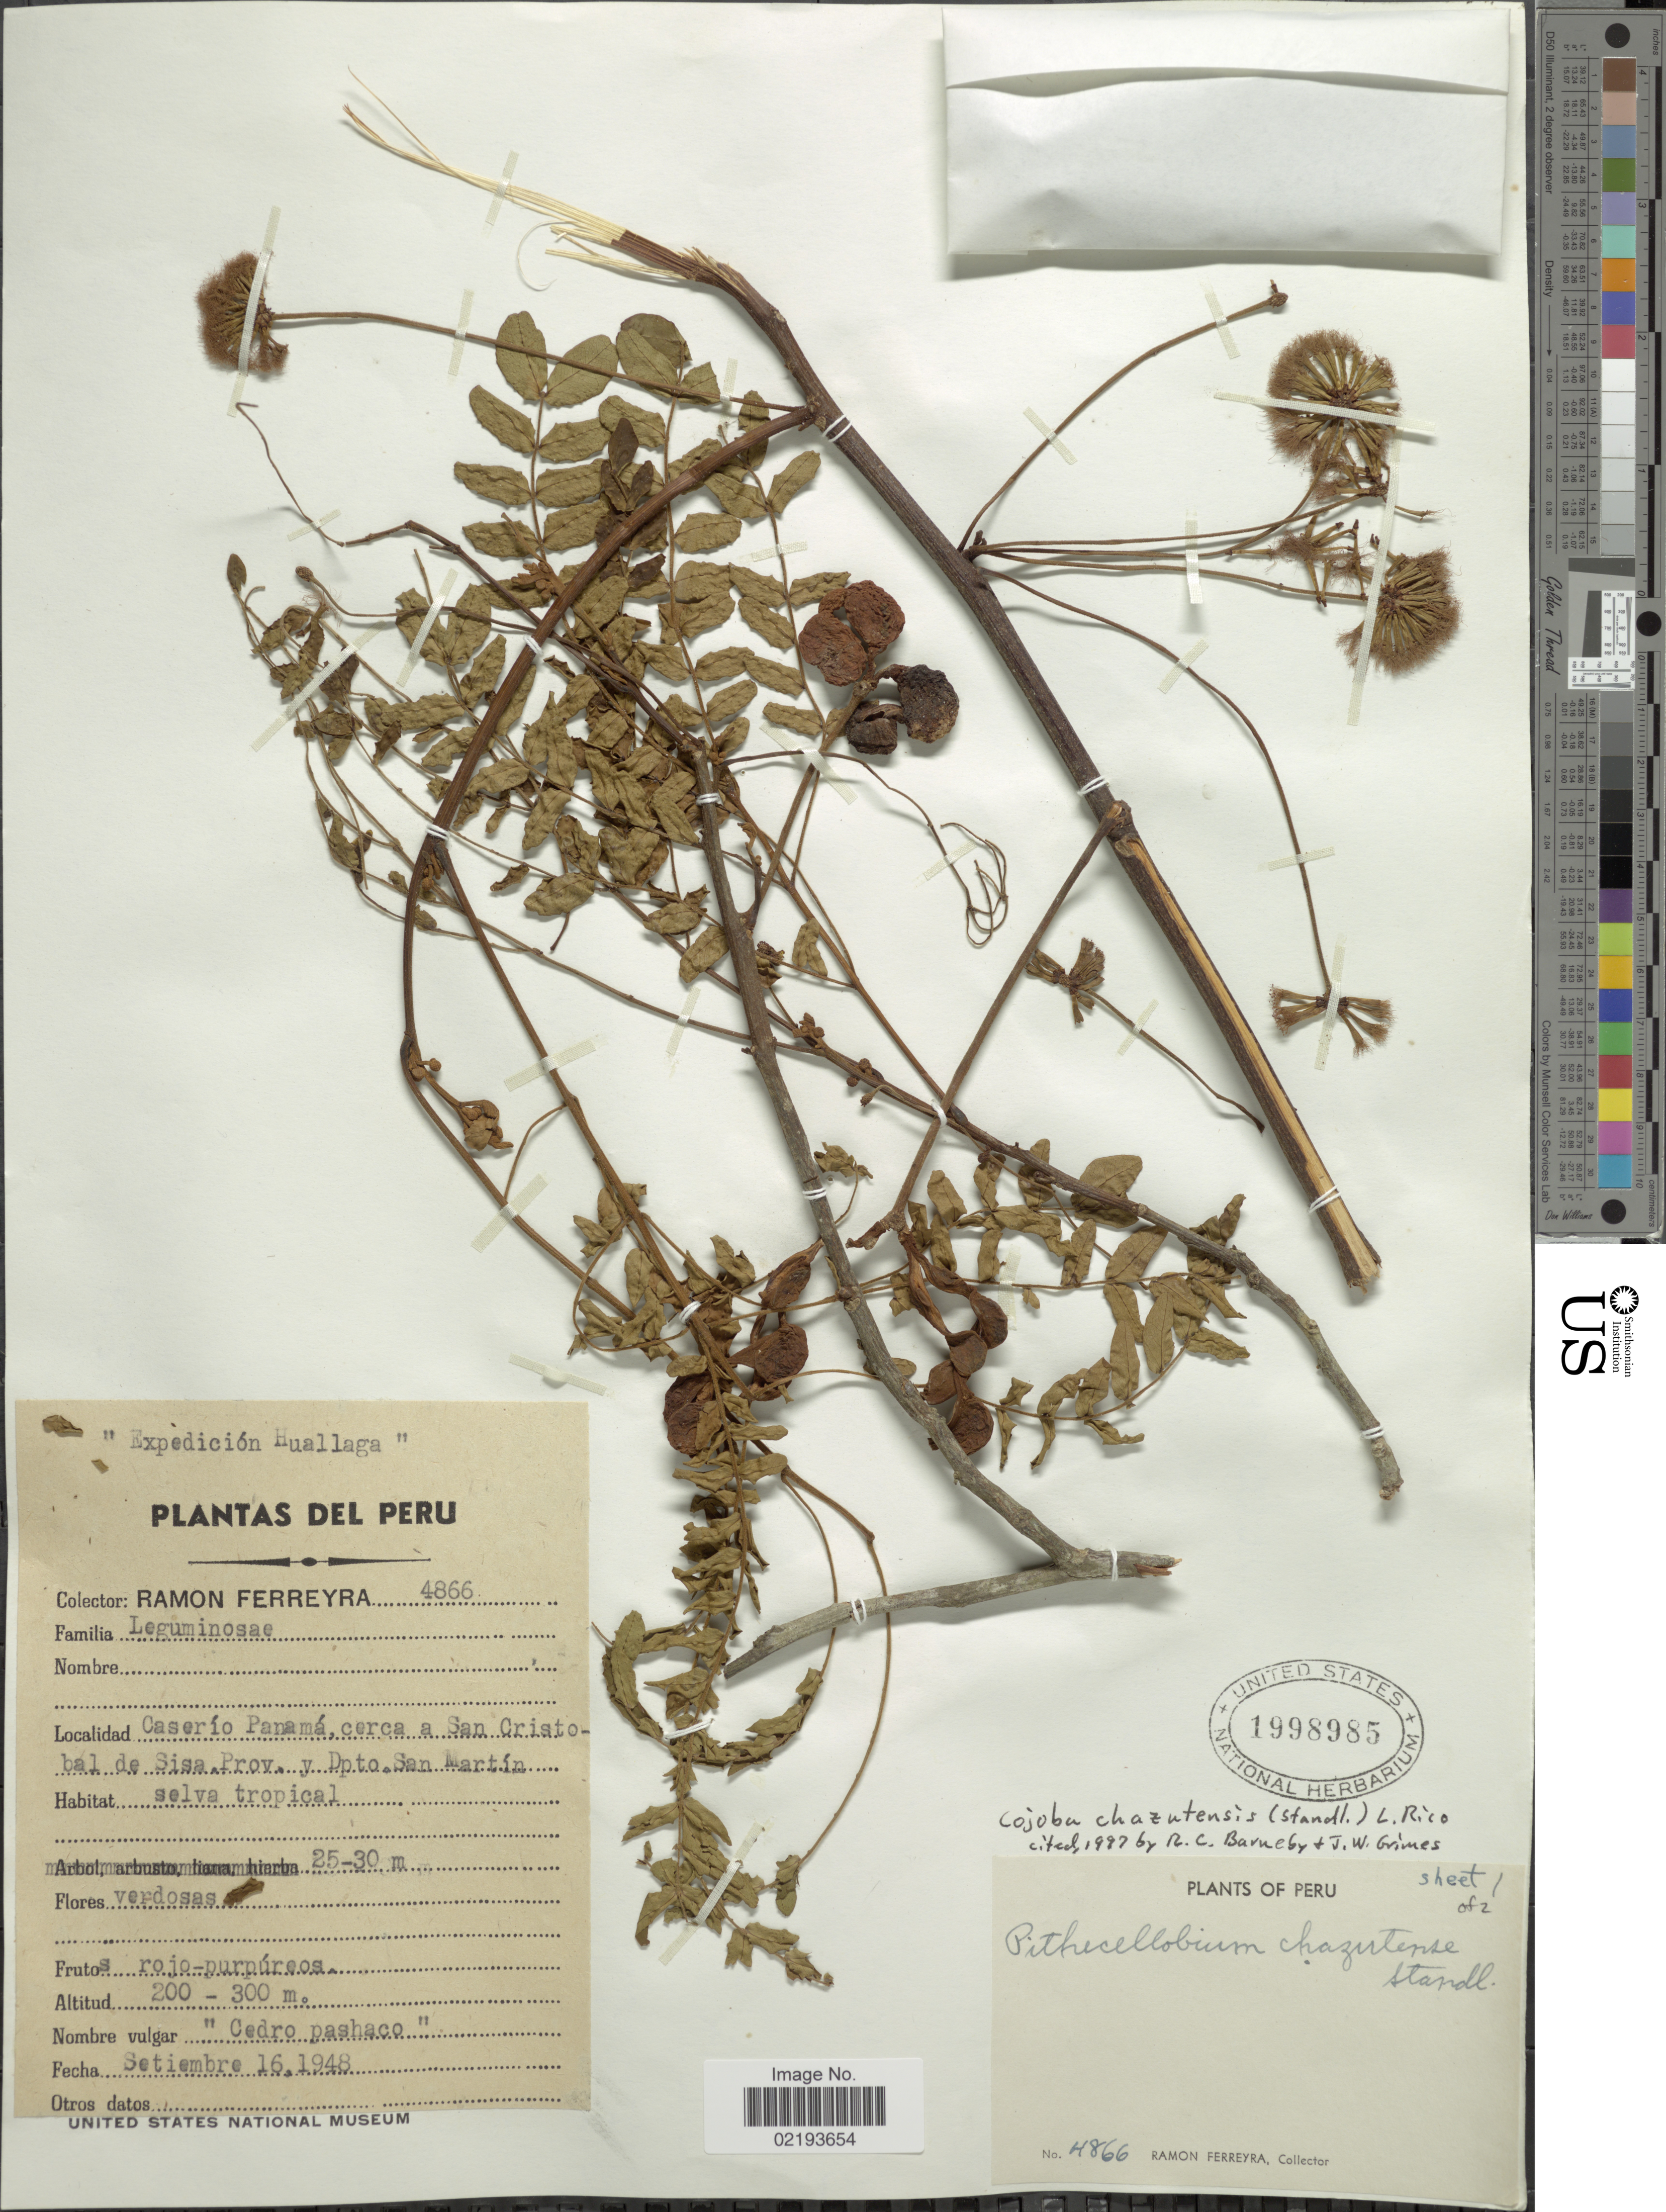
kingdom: Plantae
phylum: Tracheophyta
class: Magnoliopsida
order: Fabales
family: Fabaceae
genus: Cojoba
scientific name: Cojoba chazutensis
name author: (Standl.) L. Rico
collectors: R. A. Ferreyra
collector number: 4866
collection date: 1948-09-16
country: Peru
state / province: San Martín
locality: Caserío Panamá, cerca a San Cristobal de Sisa. Prov. y Dpto San Martín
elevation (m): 200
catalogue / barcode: US 1998985